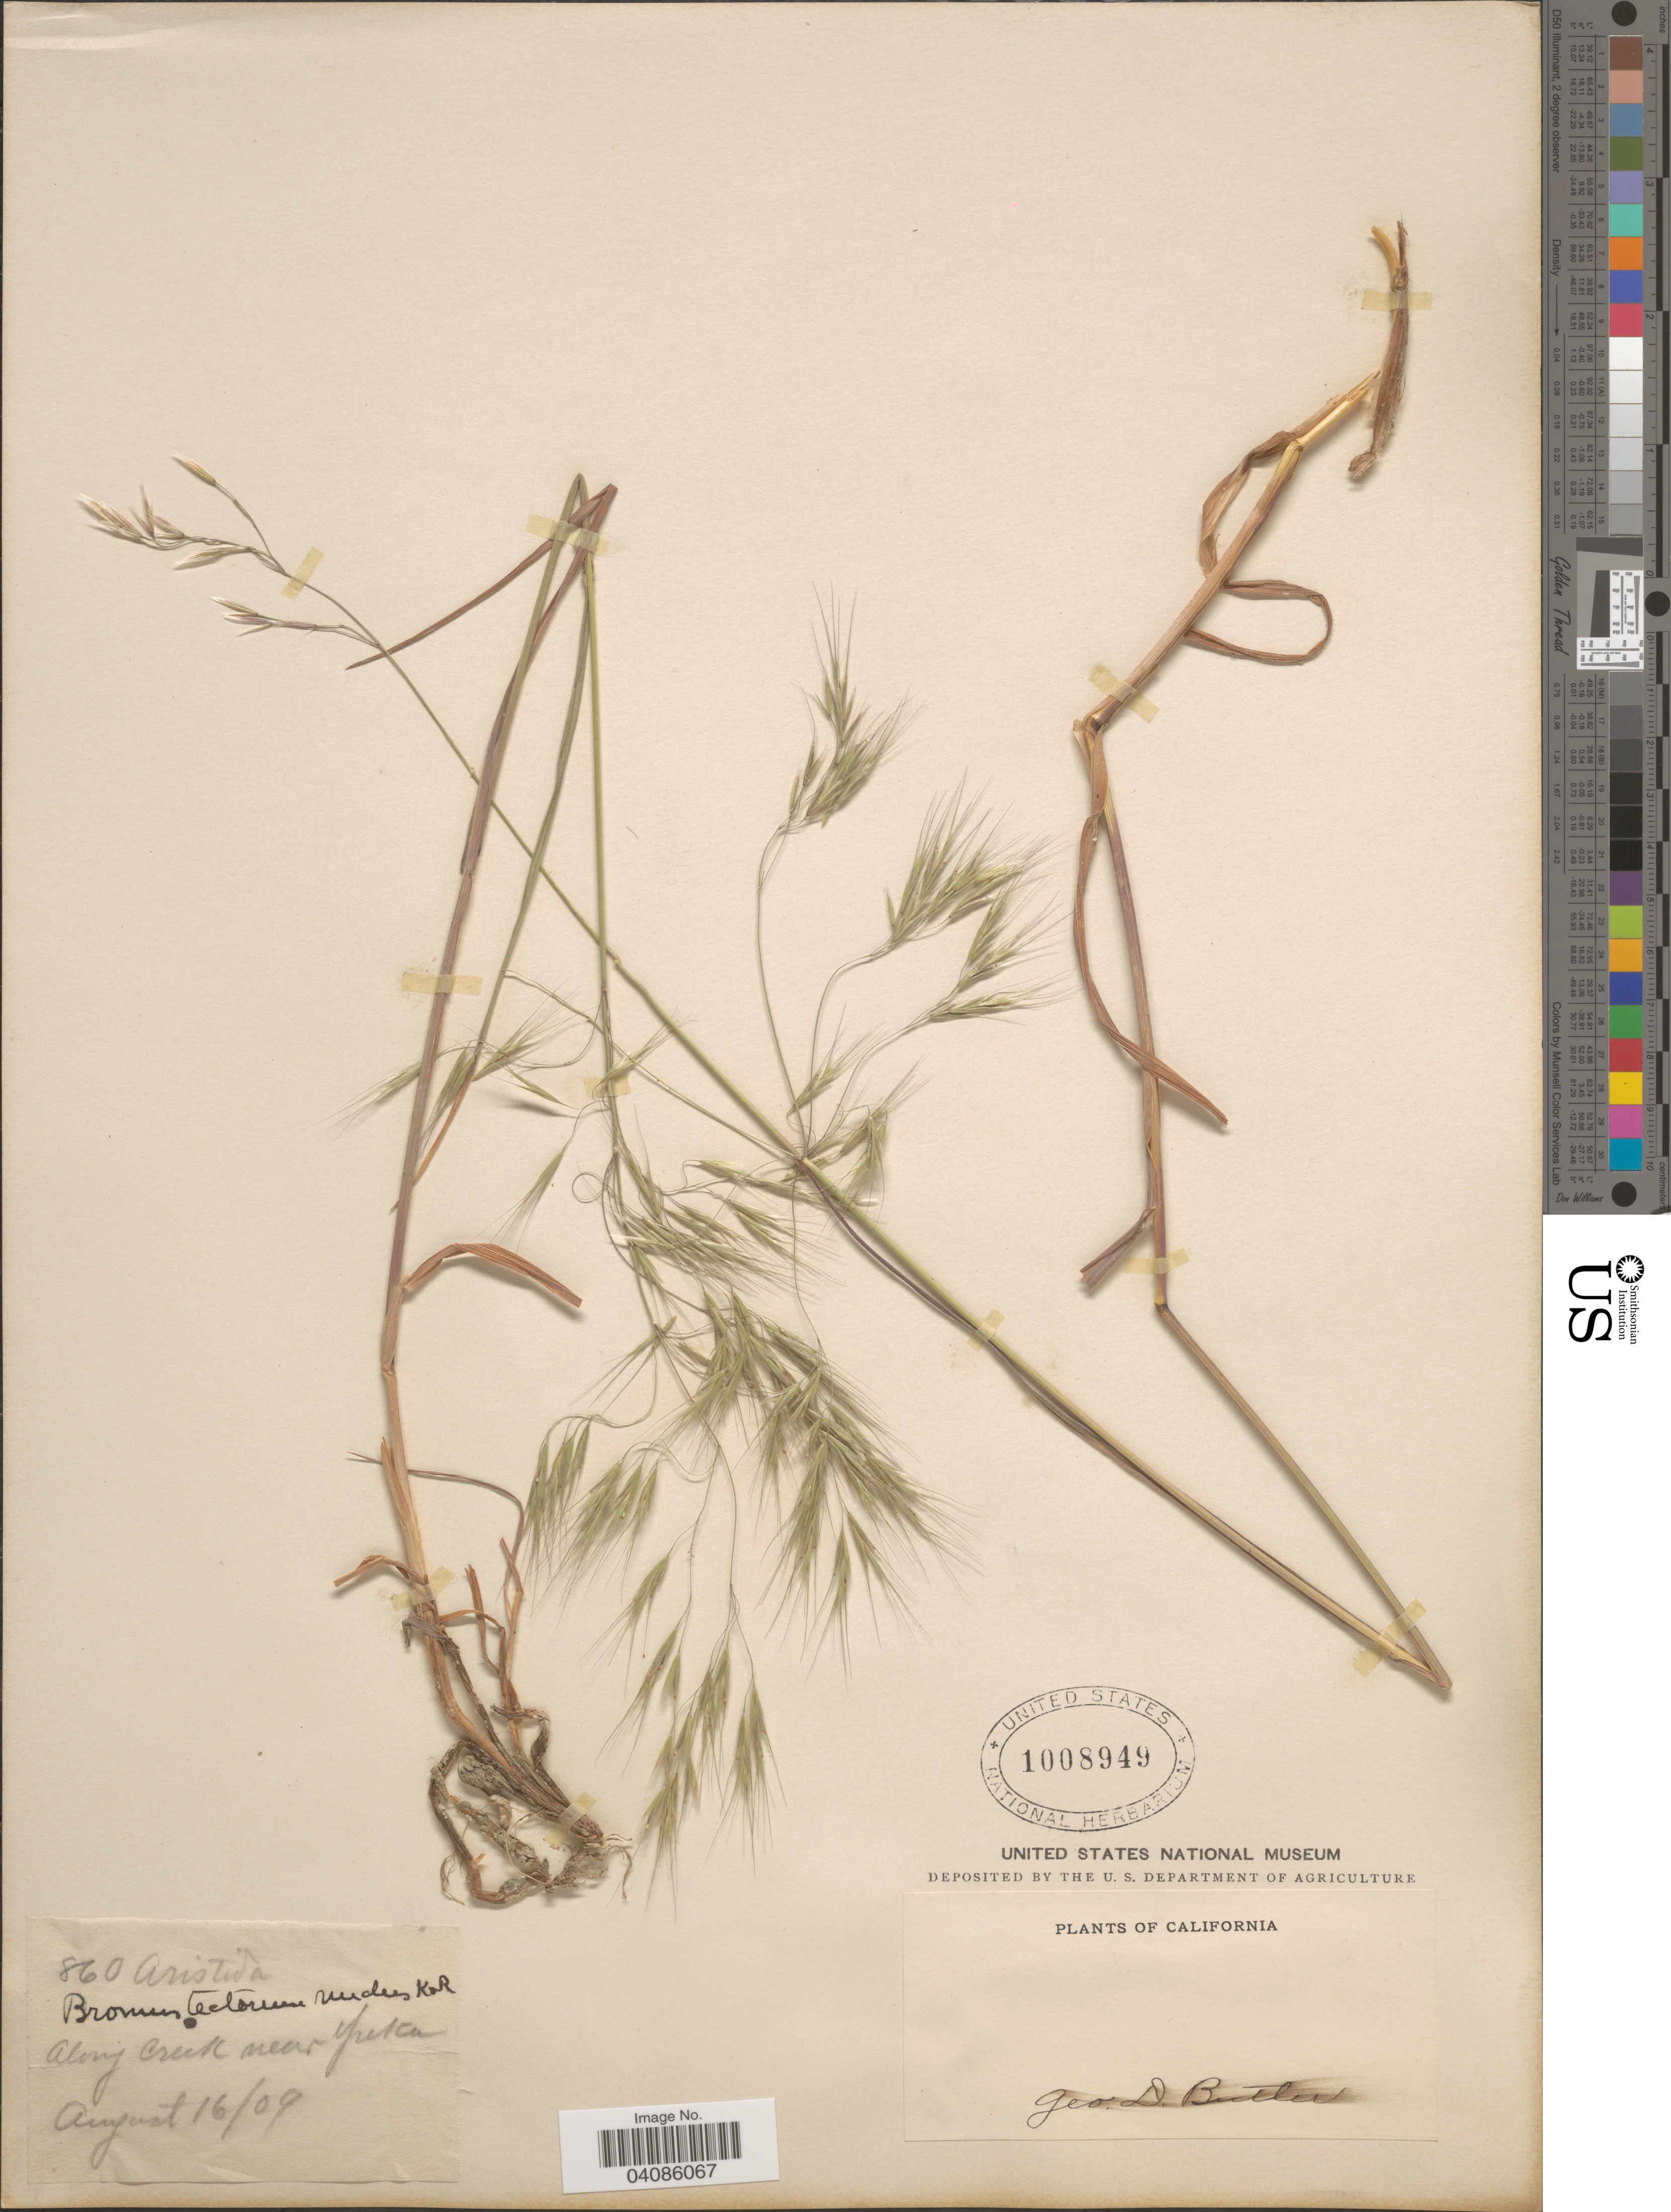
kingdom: Plantae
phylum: Tracheophyta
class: Liliopsida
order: Poales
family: Poaceae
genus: Bromus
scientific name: Bromus tectorum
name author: L.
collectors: G. D. Butler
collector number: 860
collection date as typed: Transcribed d/m/y: 16/8/9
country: United States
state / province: California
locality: Along creek near Yreka.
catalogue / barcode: US 1008949